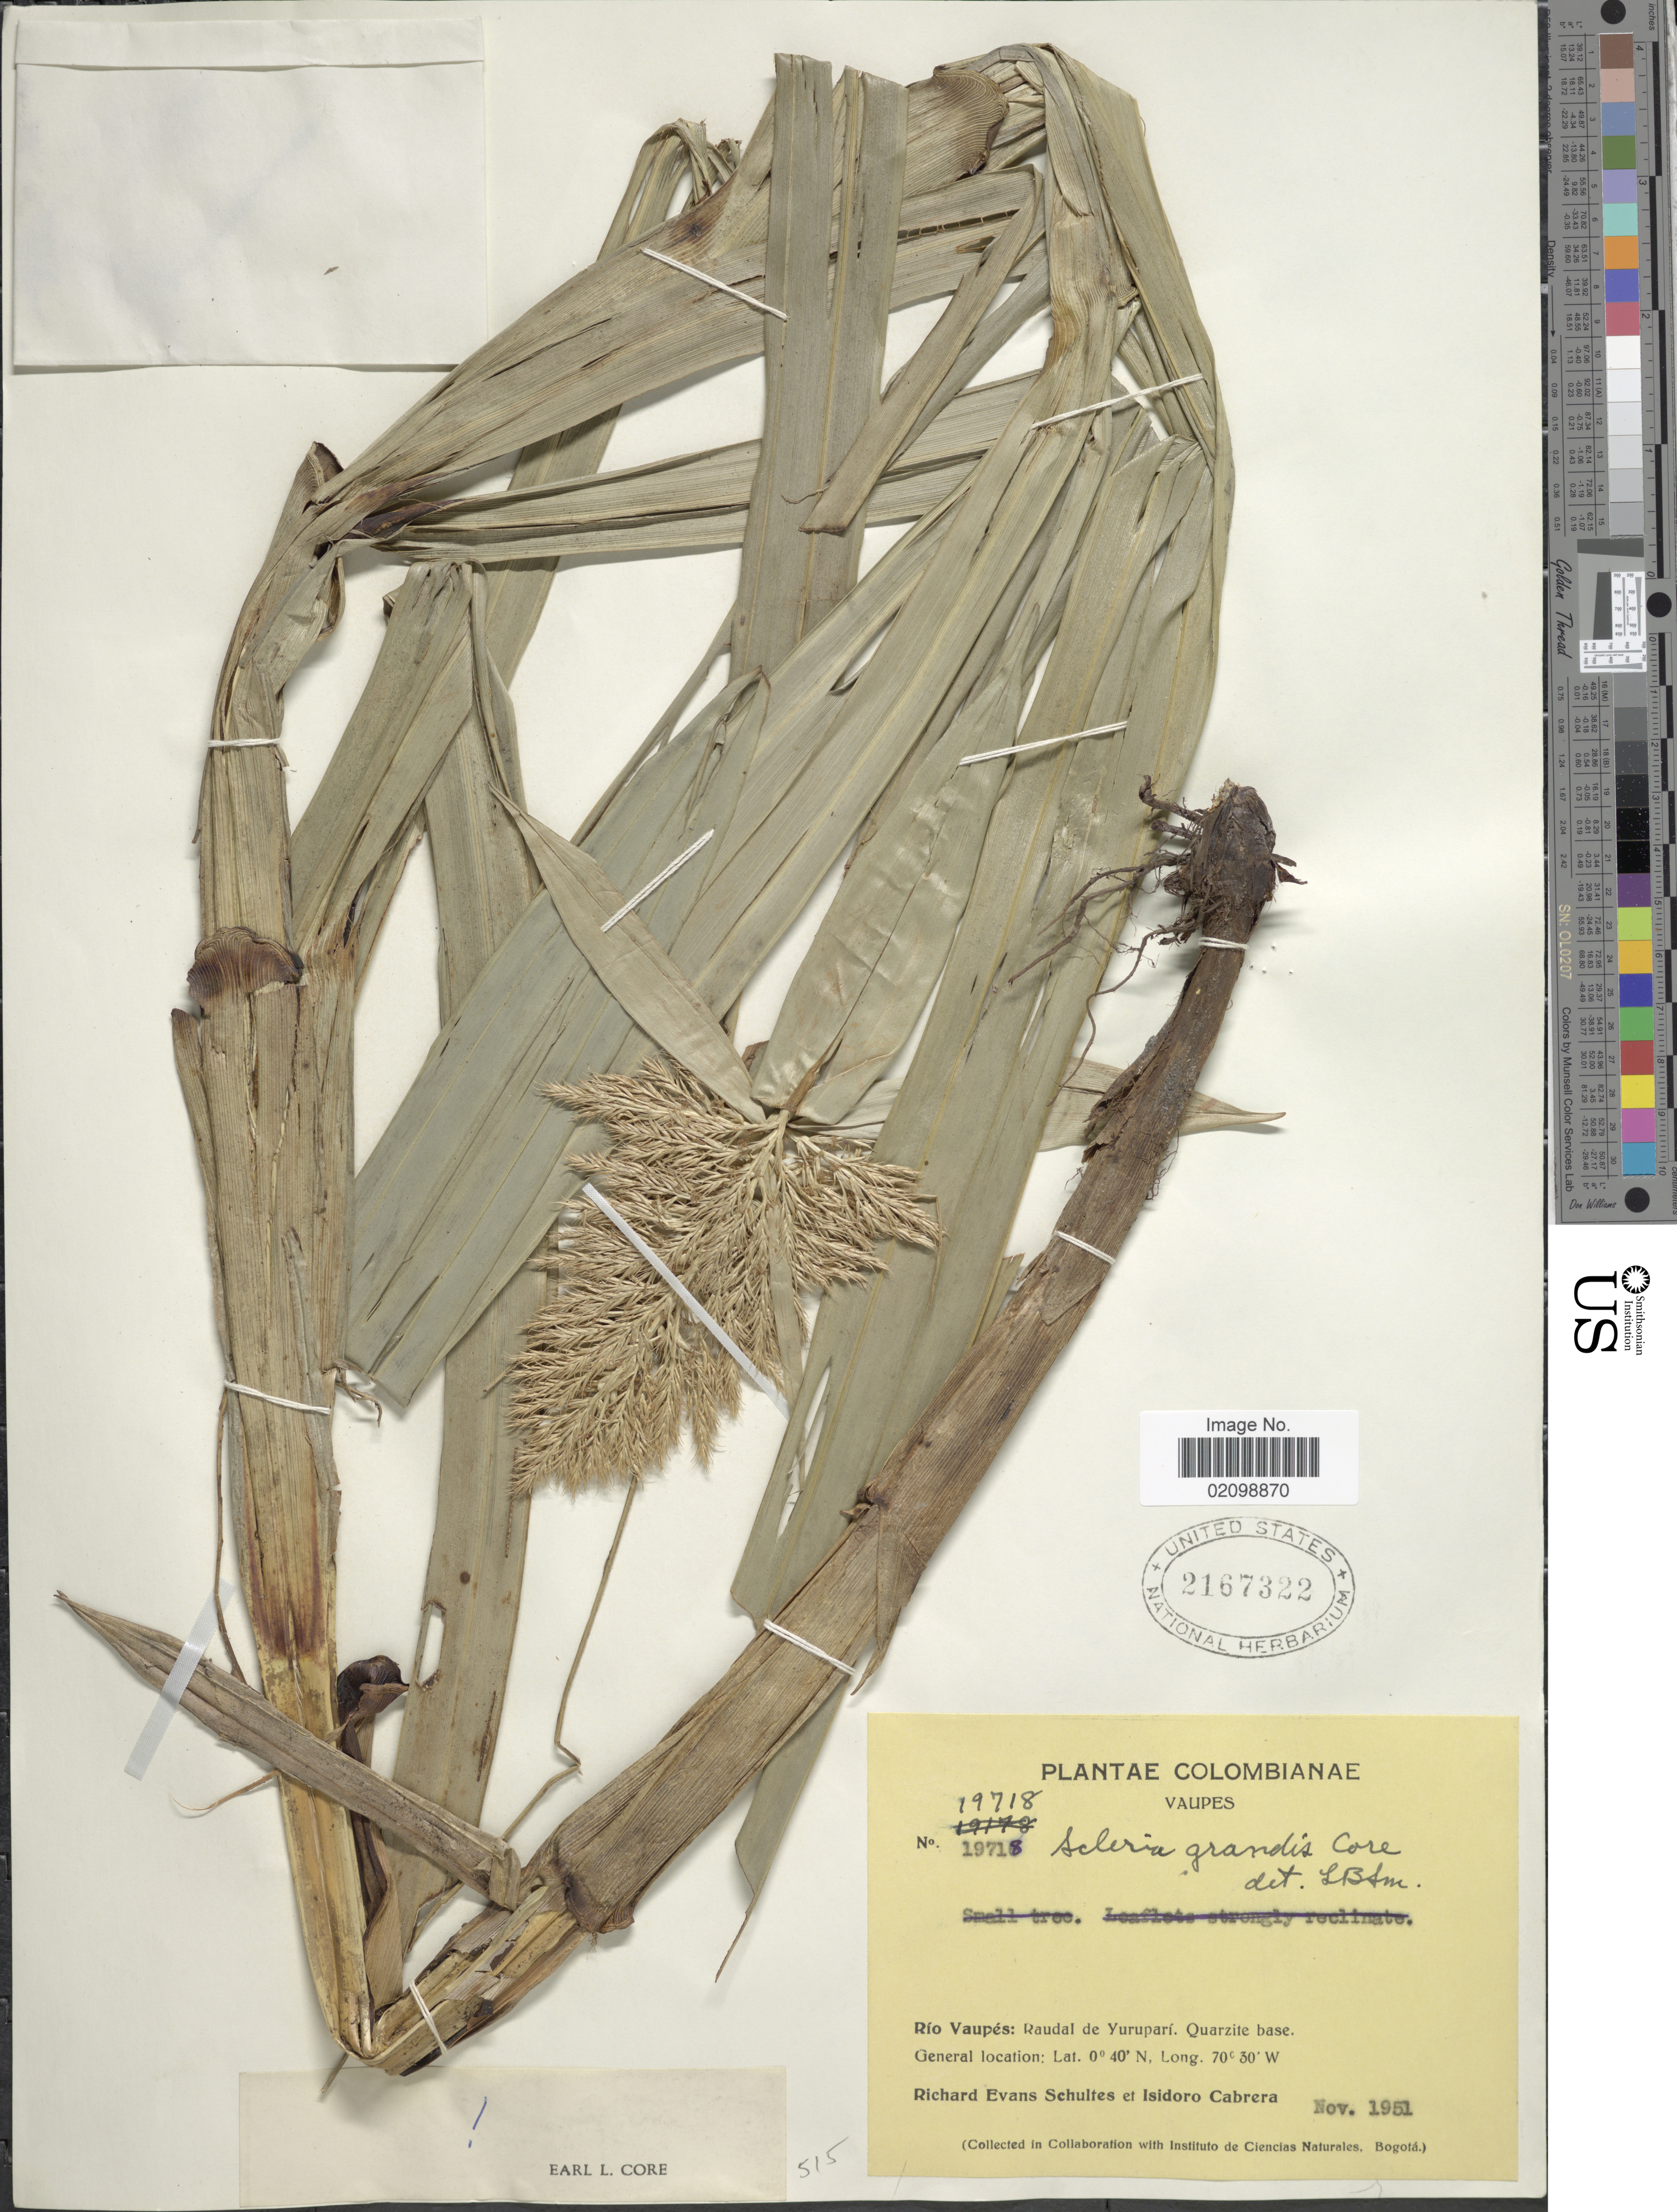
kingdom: Plantae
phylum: Tracheophyta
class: Liliopsida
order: Poales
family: Cyperaceae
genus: Scleria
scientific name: Scleria robusta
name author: Camelb. & Goetgh.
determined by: Strong, Mark T., (BOT), Smithsonian Institution - National Museum of Natural History (UNITED STATES)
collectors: R. E. Schultes & I. Cabrera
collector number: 19718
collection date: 1951-11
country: Colombia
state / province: Vaupés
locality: Vaupes. Rio Vaupes: Raudal de Yurupari, Quarzite base.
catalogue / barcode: US 2167322